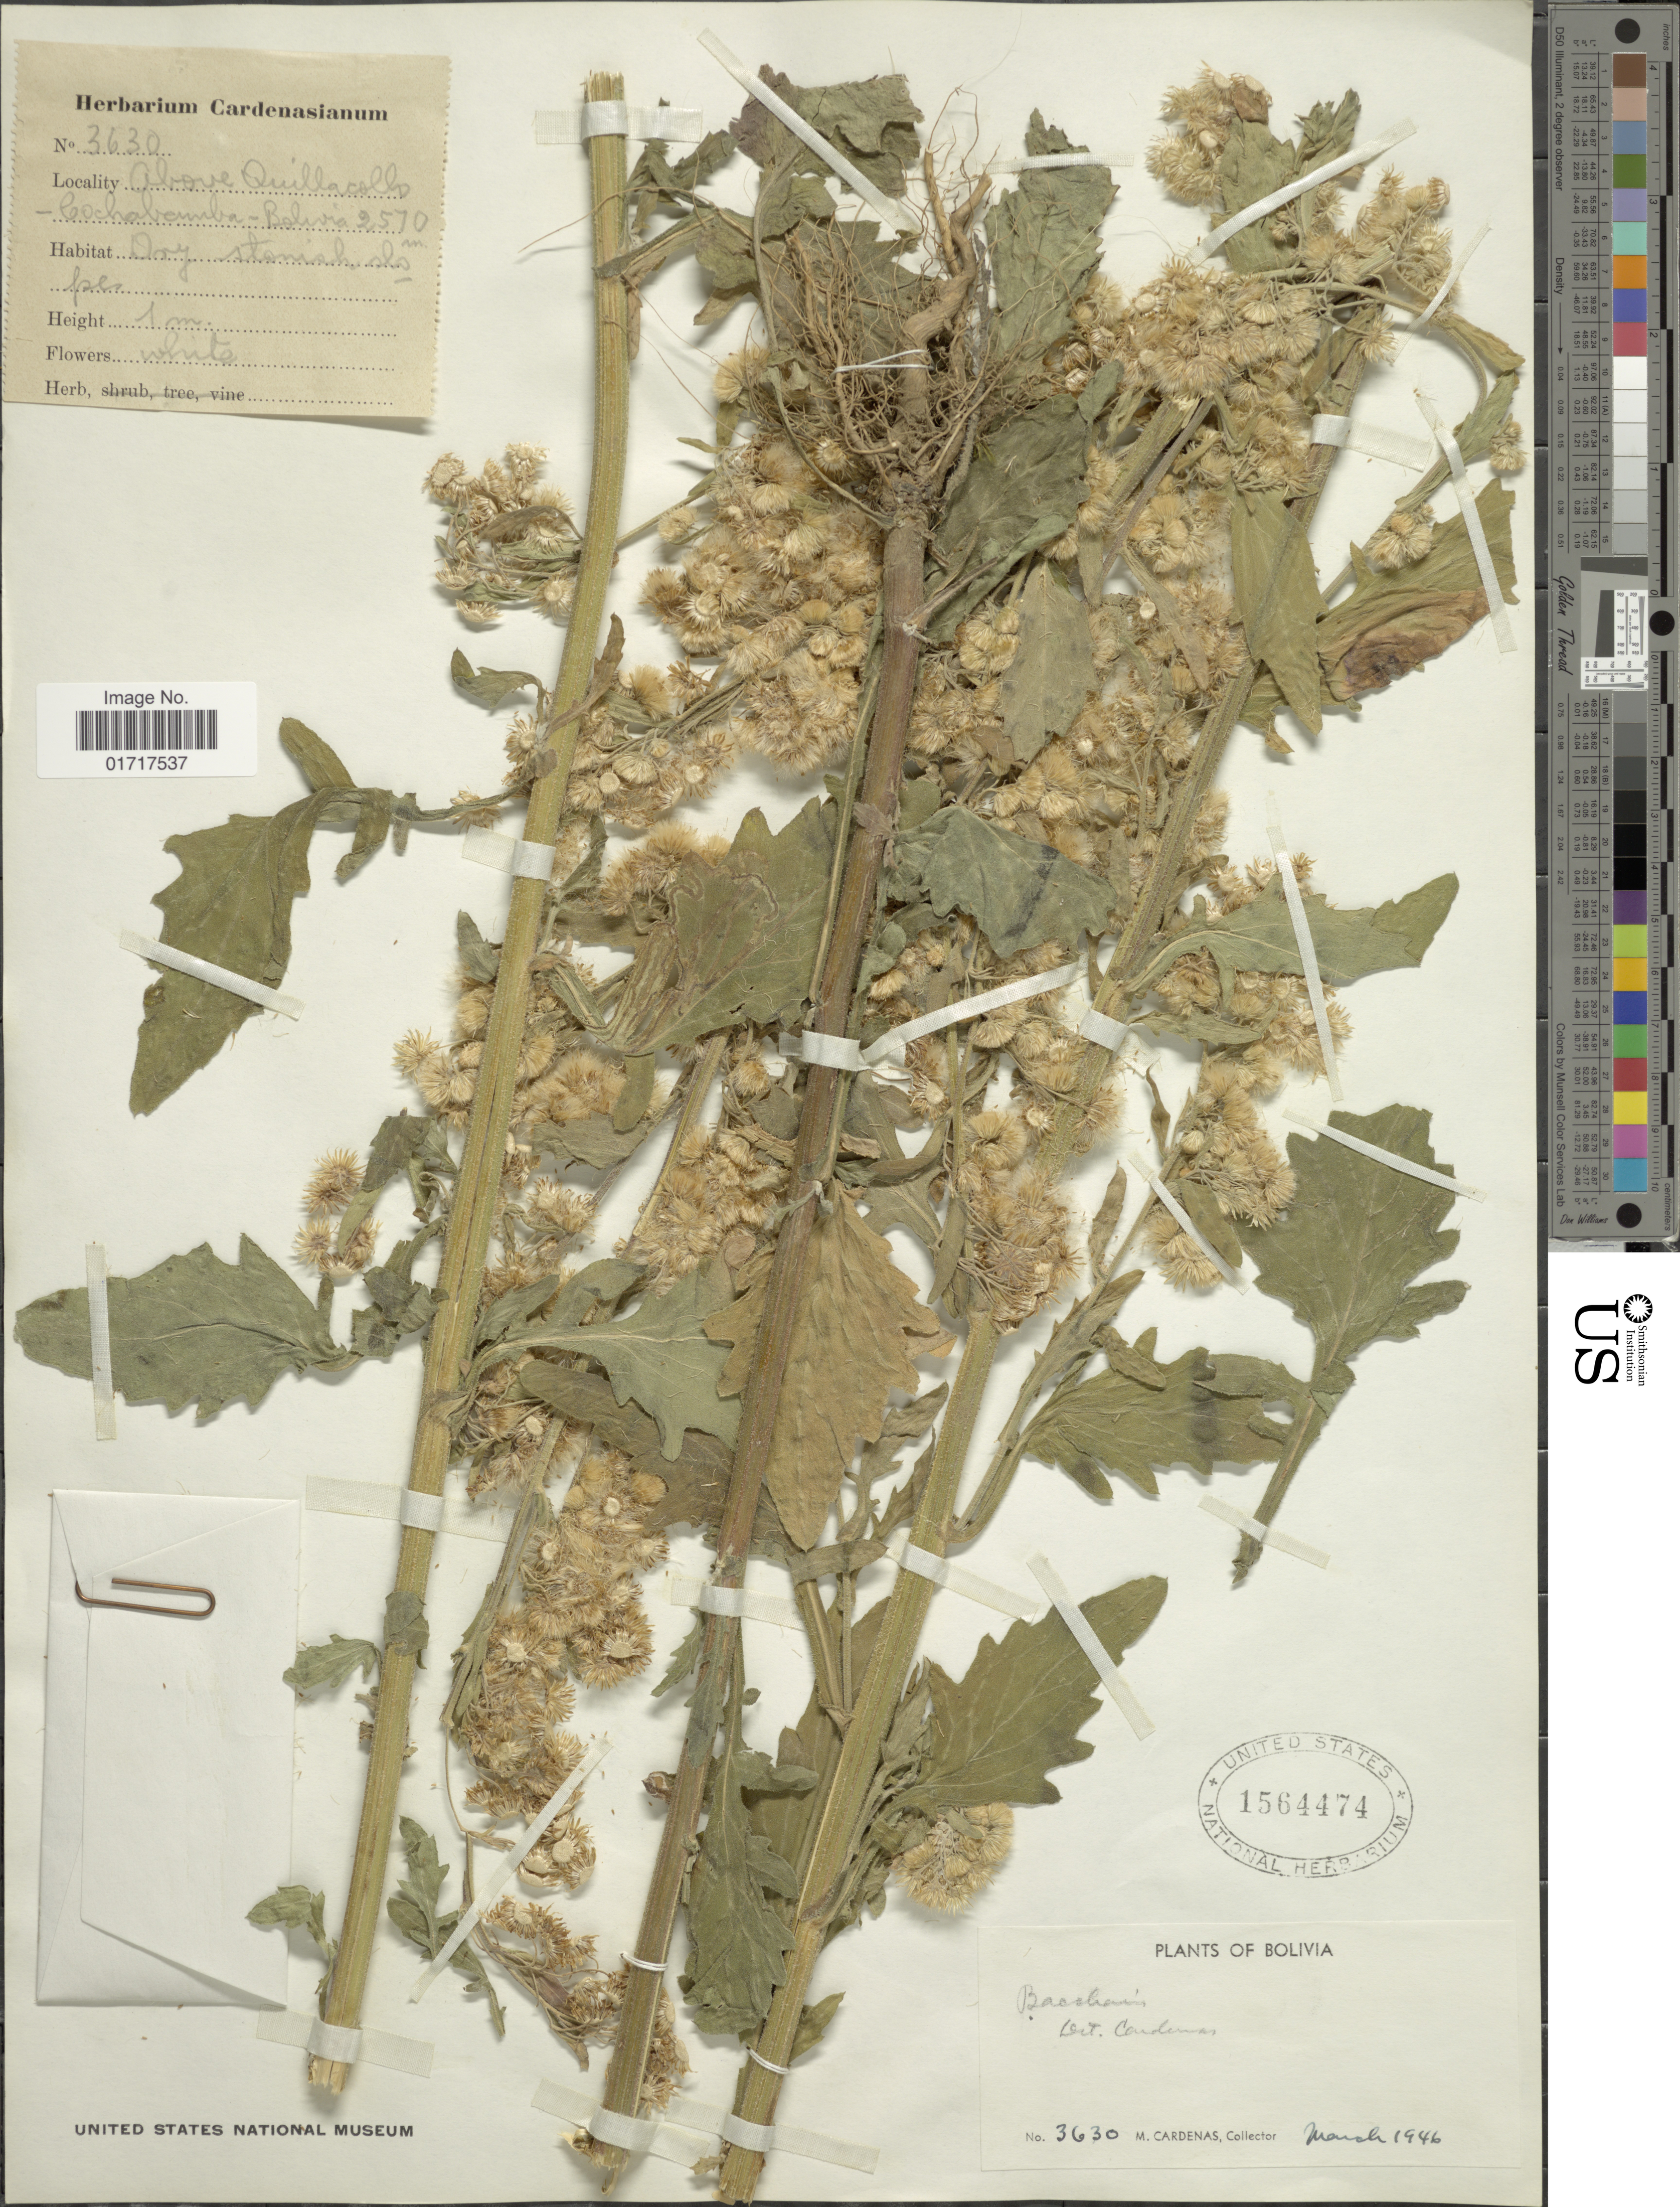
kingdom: Plantae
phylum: Tracheophyta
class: Magnoliopsida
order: Asterales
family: Asteraceae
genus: Conyza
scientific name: Conyza tunariensis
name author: (Kuntze) Zardini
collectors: M. Cárdenas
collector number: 3630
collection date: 1946-03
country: Bolivia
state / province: Cochabamba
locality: Above Quillacolla - Cochabamba.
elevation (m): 2570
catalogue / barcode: US 1564474